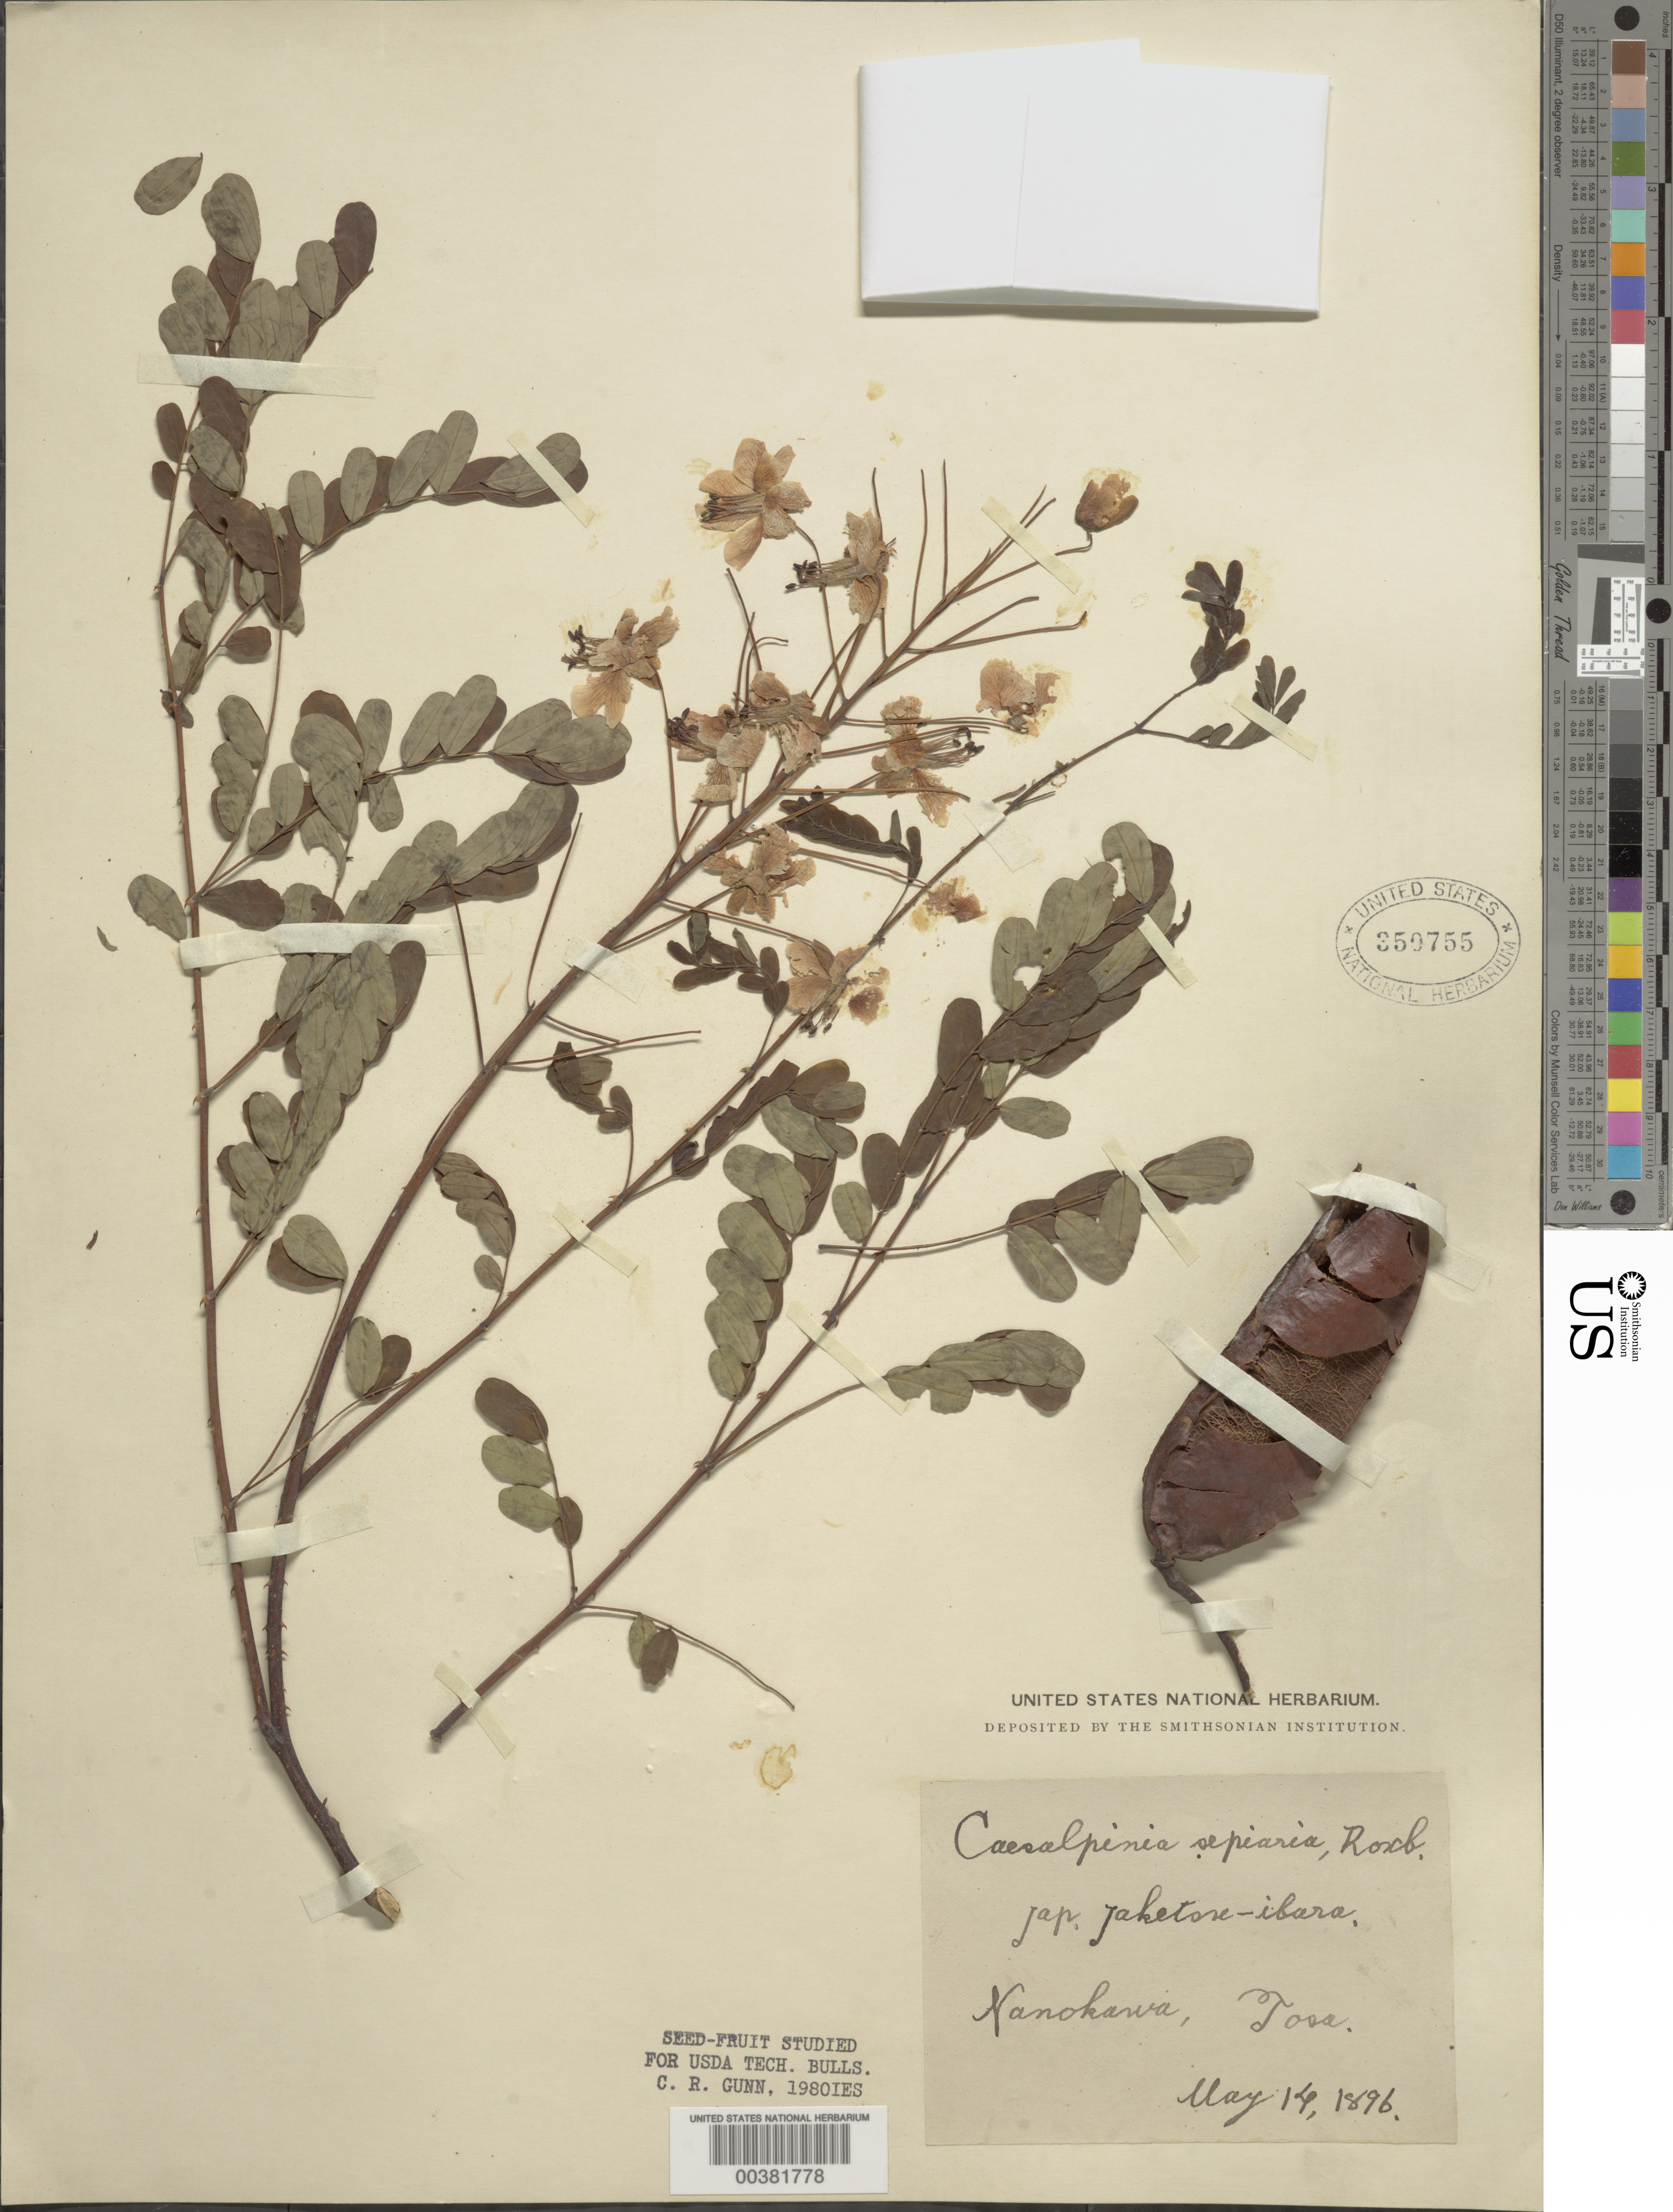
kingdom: Plantae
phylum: Tracheophyta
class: Magnoliopsida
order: Fabales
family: Fabaceae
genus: Biancaea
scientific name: Biancaea decapetala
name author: (Roth) O. Deg.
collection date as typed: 14 May 1896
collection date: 1896-05-14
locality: Nanokawa, tosa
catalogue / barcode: US 359755